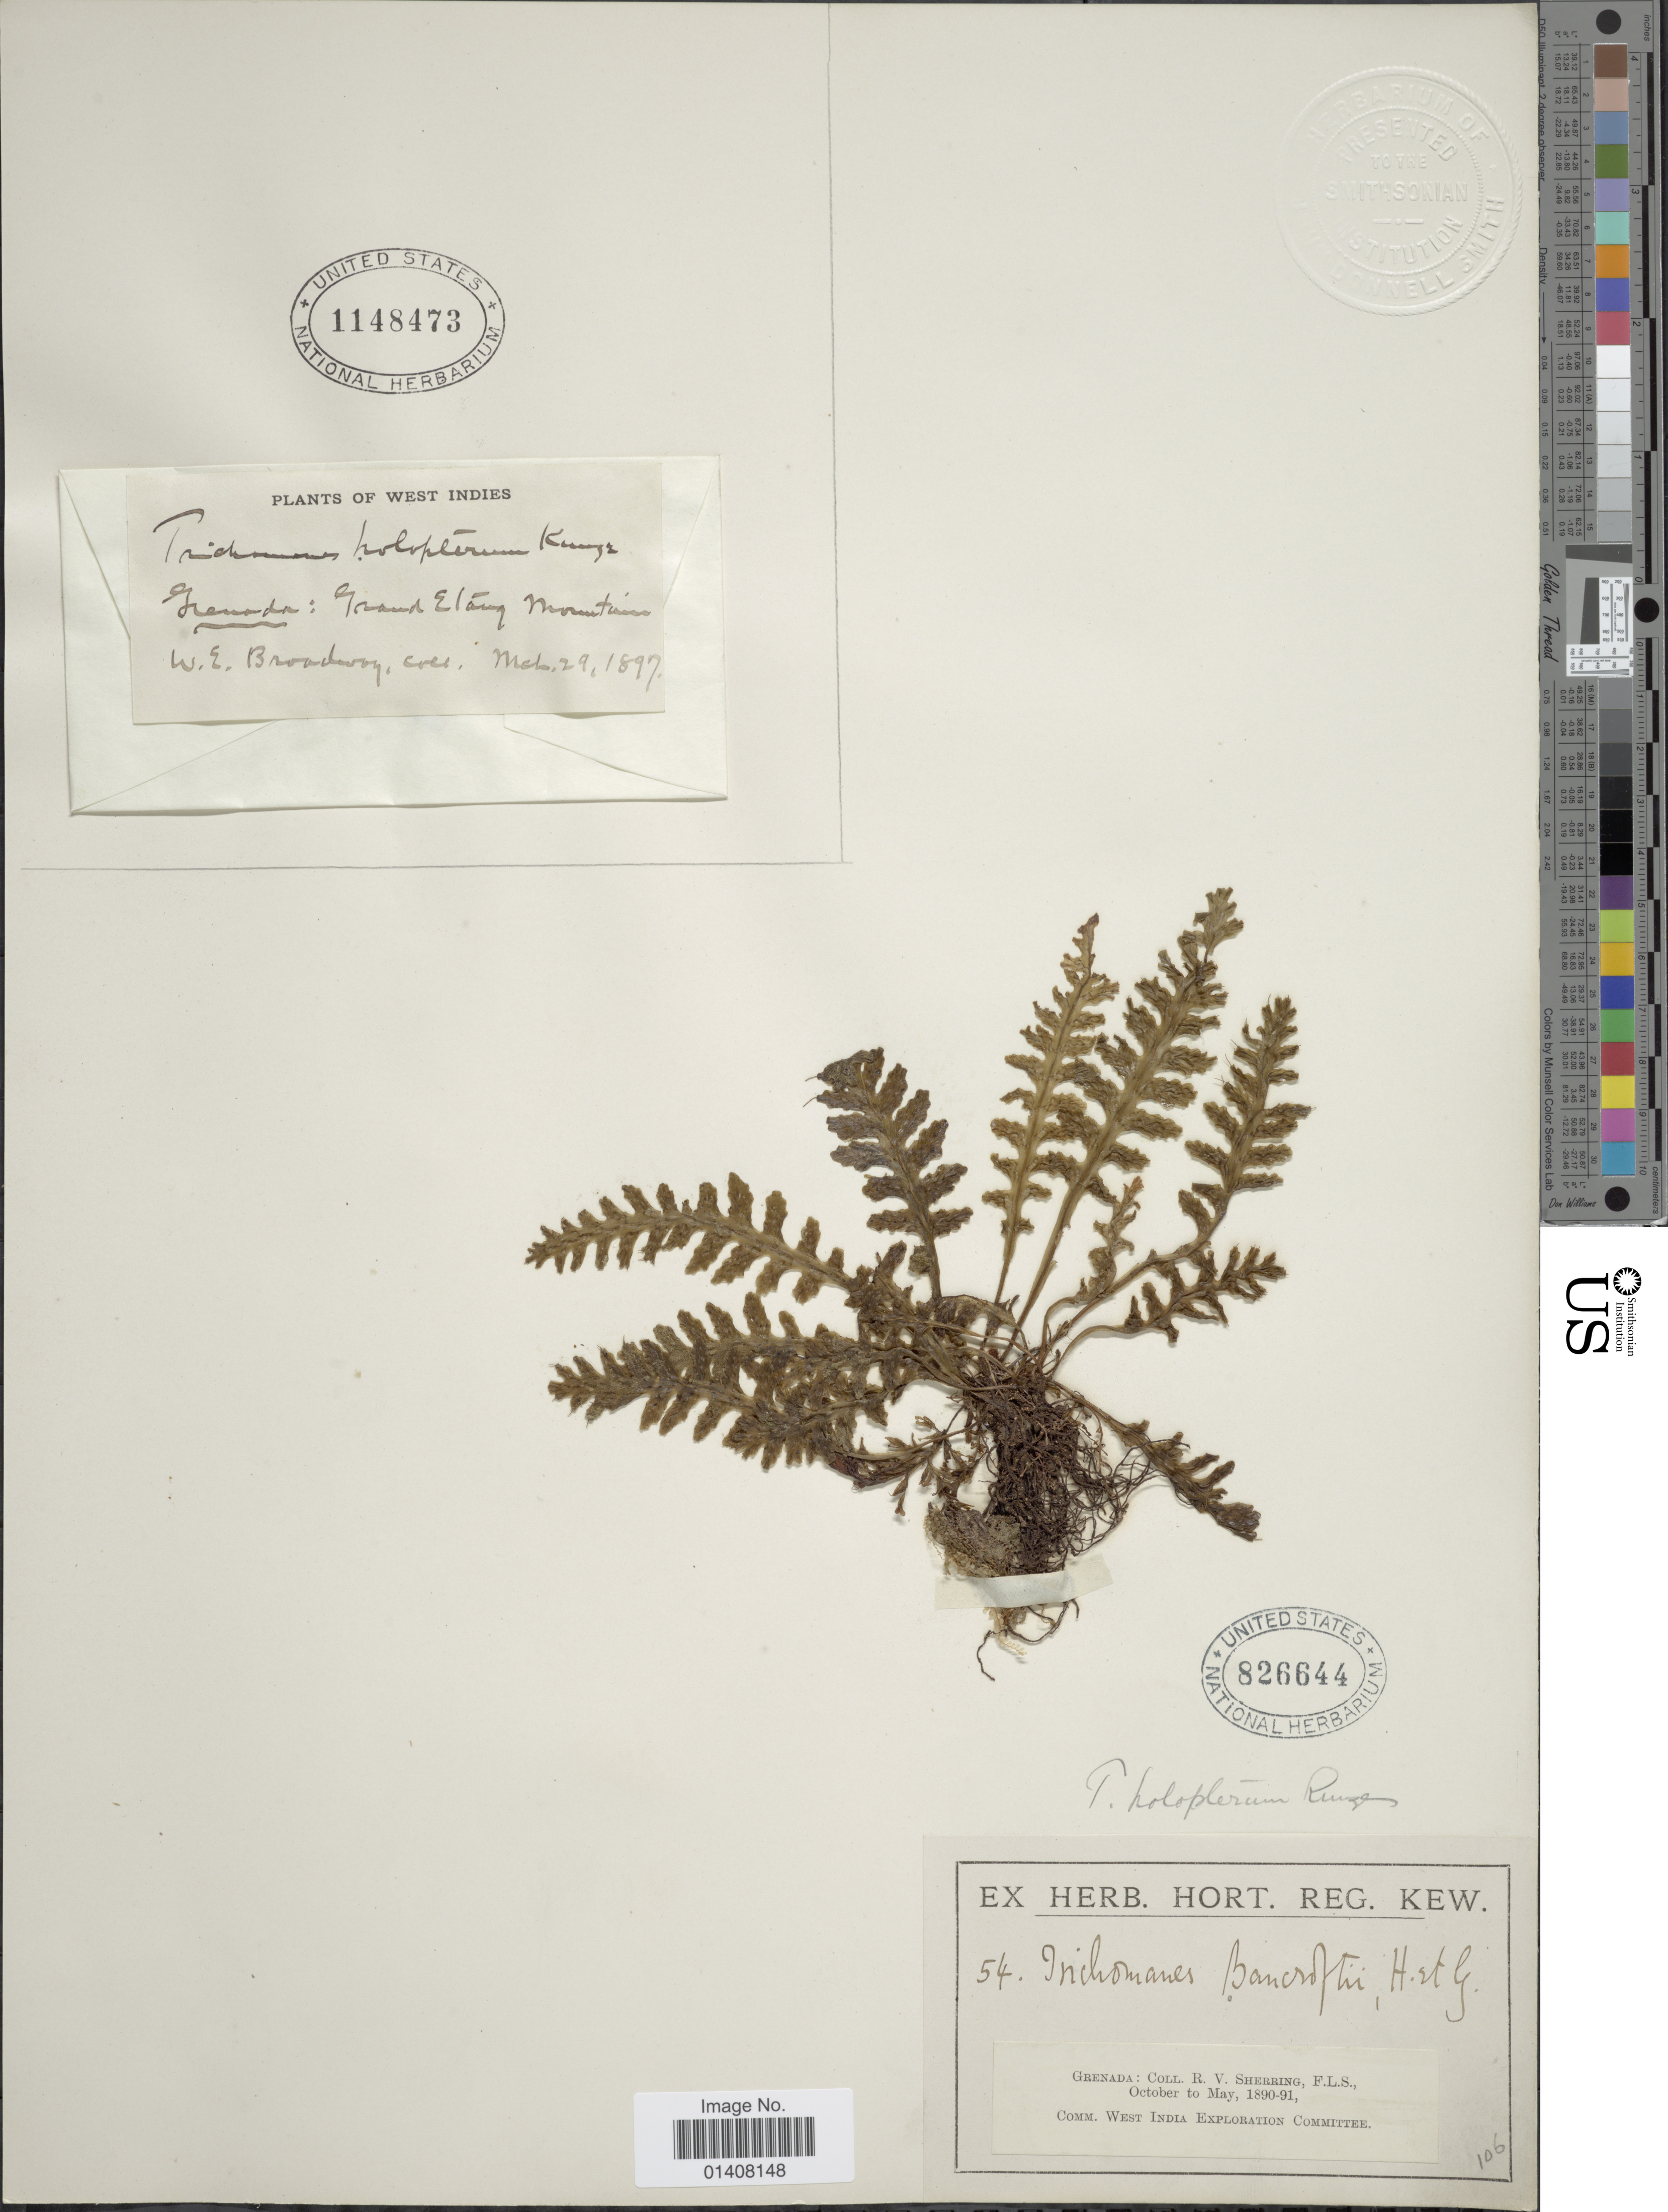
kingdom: Plantae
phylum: Tracheophyta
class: Polypodiopsida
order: Hymenophyllales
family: Hymenophyllaceae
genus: Trichomanes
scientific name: Trichomanes holopterum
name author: Kunze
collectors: W. E. Broadway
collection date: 1897-03-29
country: Grenada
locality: Grenada: Grand Etang mountain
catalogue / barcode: US 1148473-2